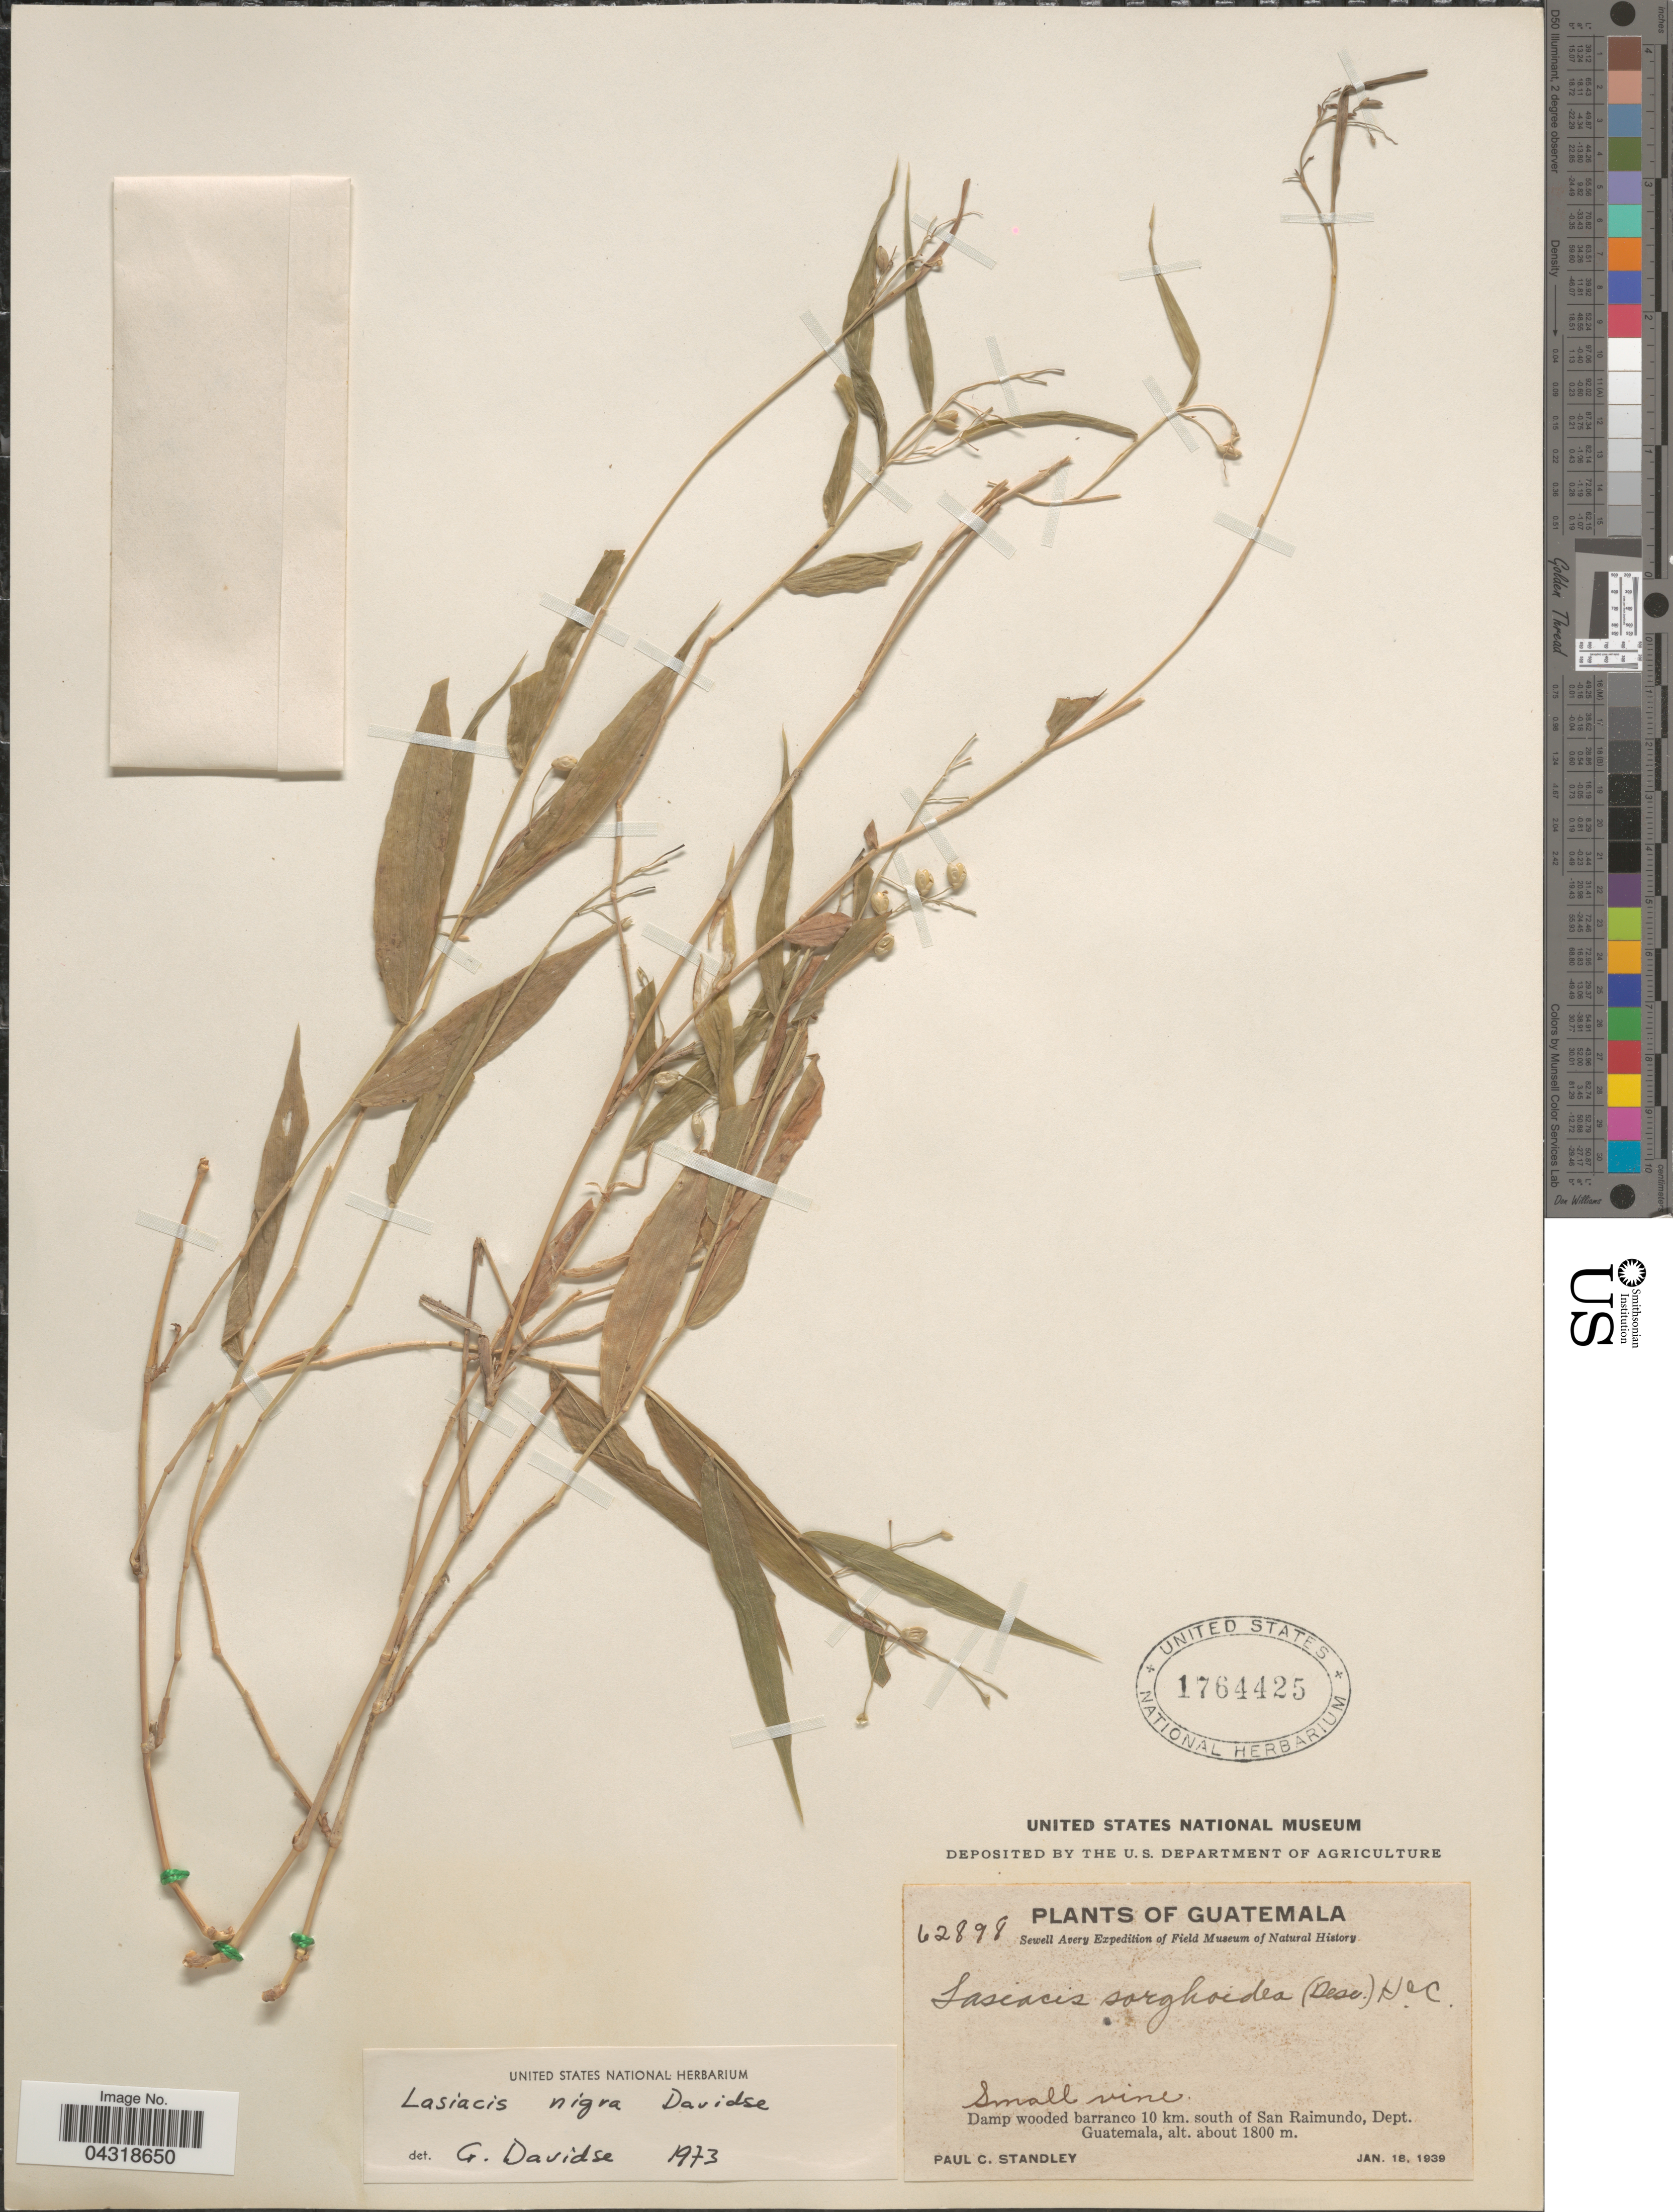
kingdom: Plantae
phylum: Tracheophyta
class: Liliopsida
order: Poales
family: Poaceae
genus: Lasiacis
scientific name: Lasiacis nigra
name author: Davidse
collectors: P. C. Standley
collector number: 62898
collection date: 1939-01-18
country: Guatemala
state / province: Guatemala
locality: Sewell Avery Expedition. Damp wooded barranco 10 km. south of San Raimundo, Dept. Guatemala.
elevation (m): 1800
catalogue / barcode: US 1764425